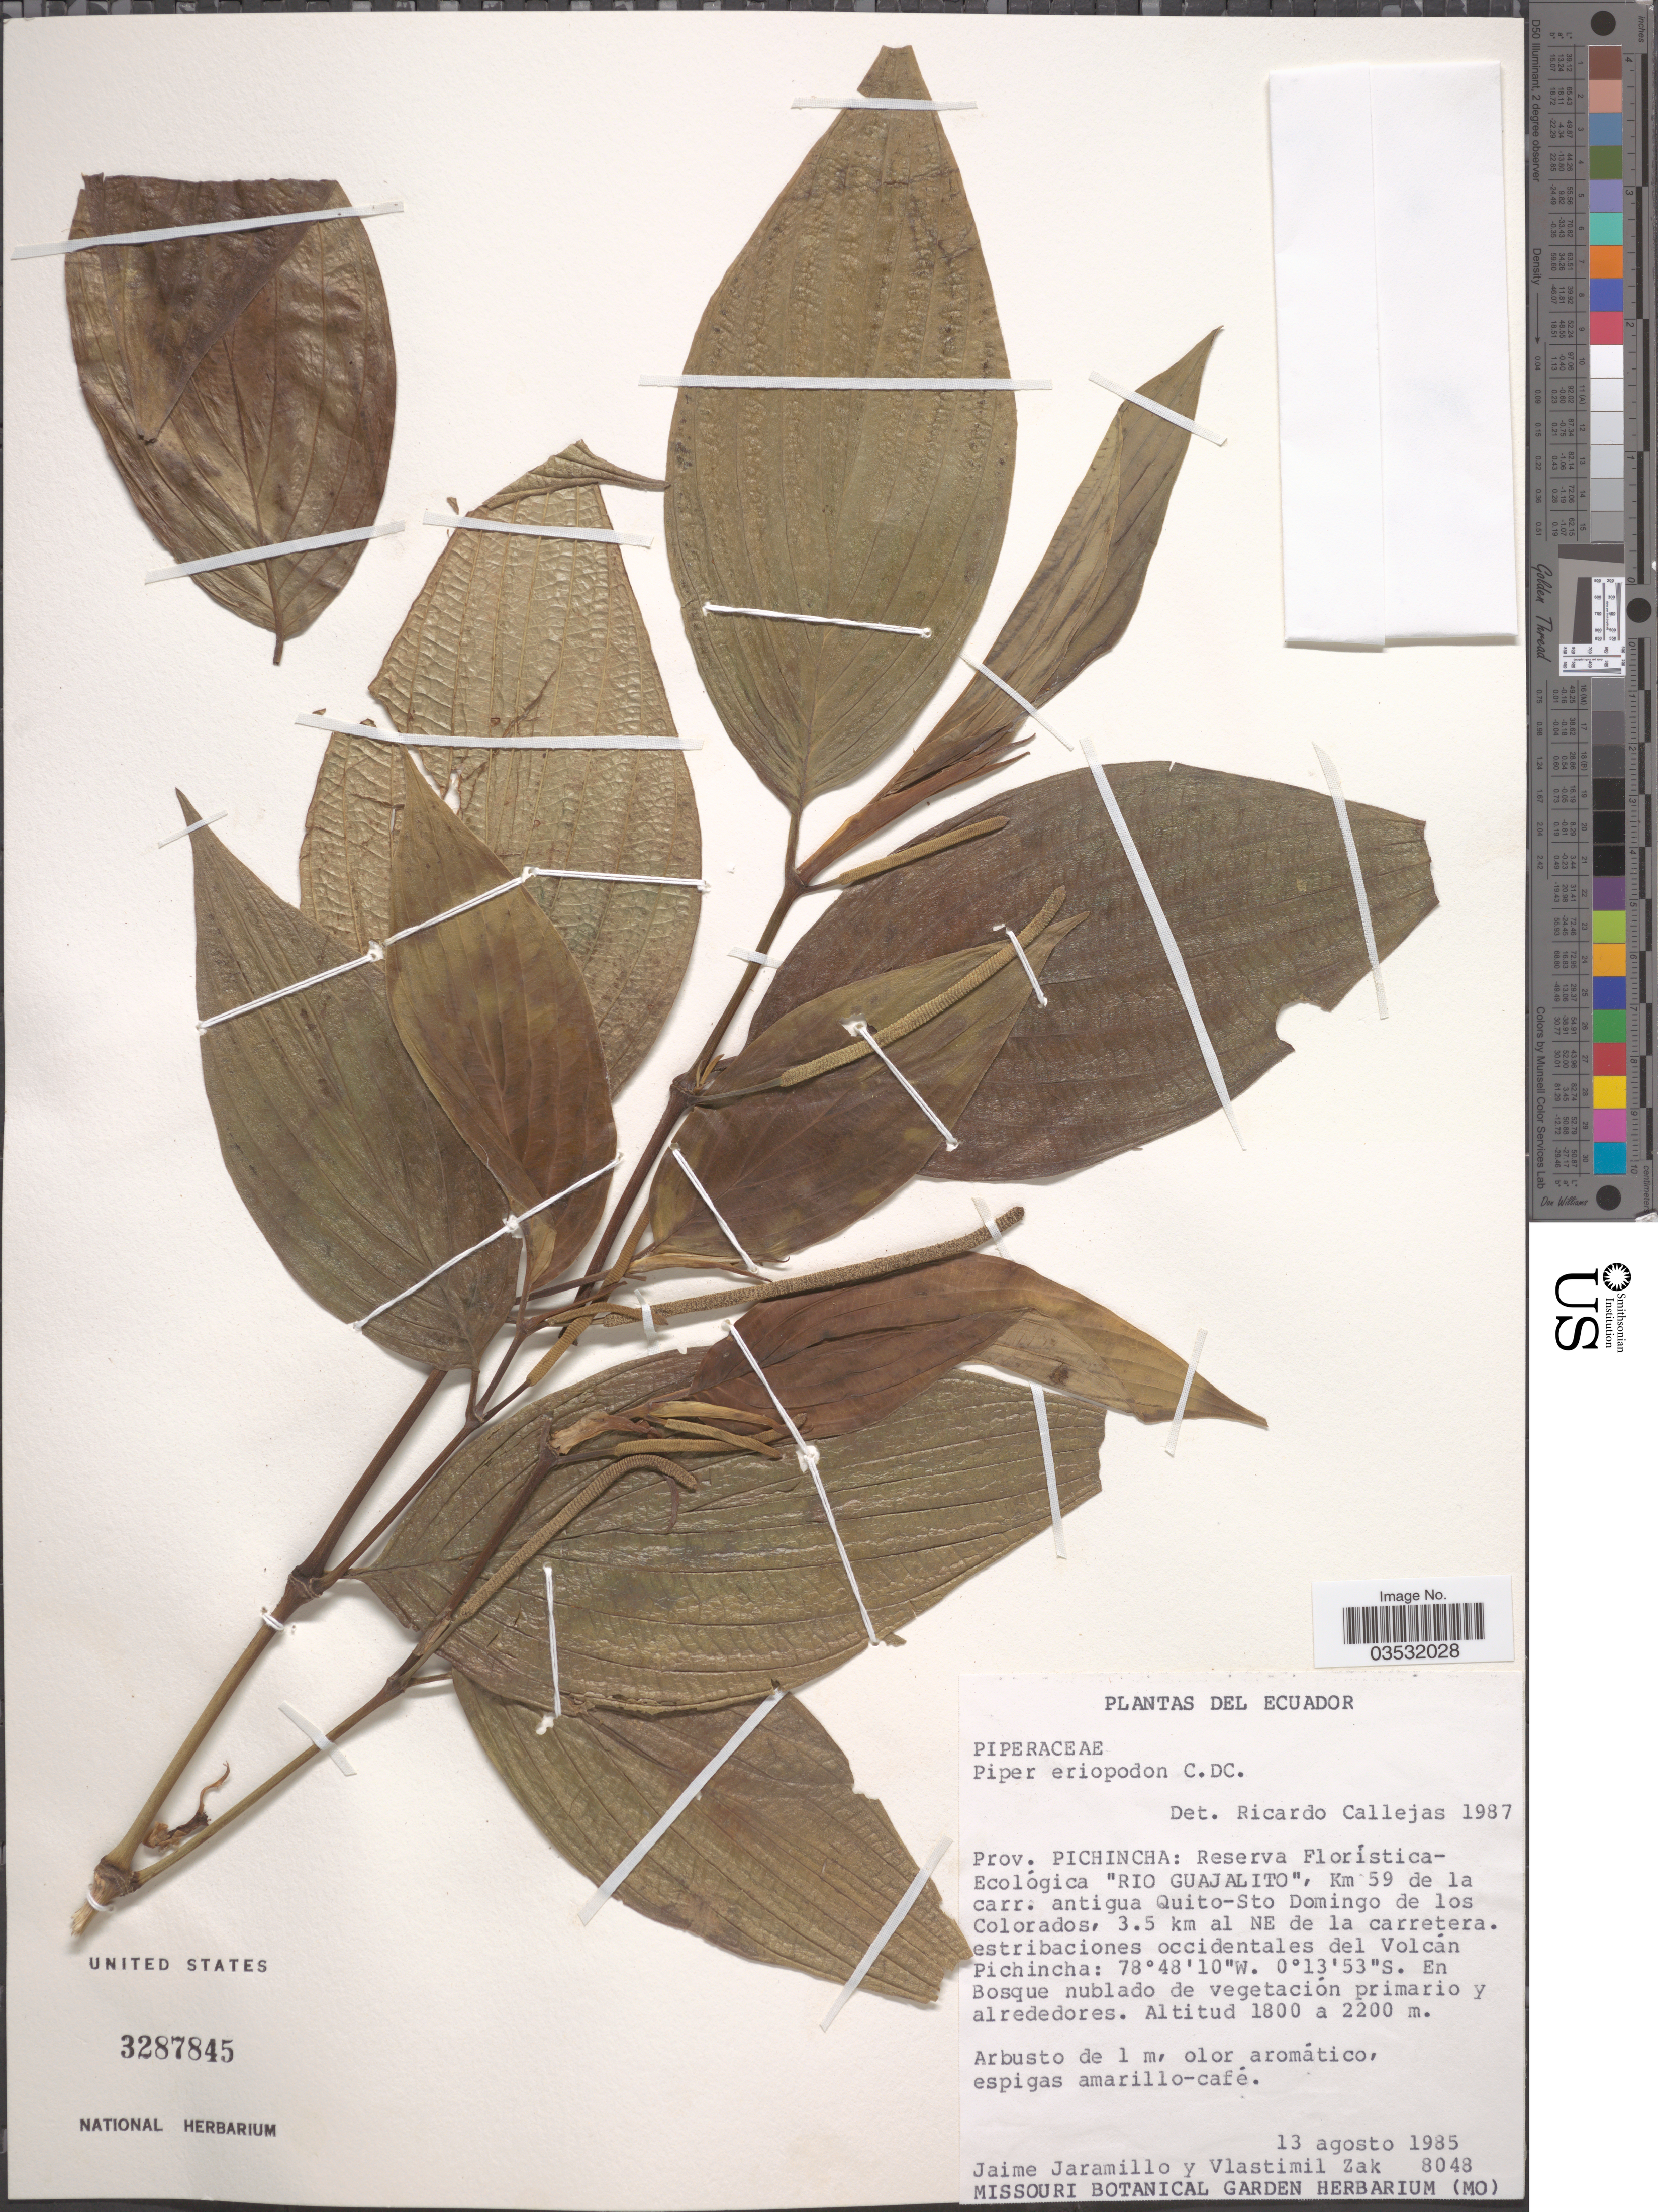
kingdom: Plantae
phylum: Tracheophyta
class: Magnoliopsida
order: Piperales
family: Piperaceae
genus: Piper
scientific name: Piper eriopodon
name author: C. DC.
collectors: J. Jaramillo & V. Zak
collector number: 8048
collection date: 1985-08-13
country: Ecuador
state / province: Pichincha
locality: Reserva Florística-Ecológica 'Rio Guajalito', Km 59 de la carr. antigua Quito-Sto Domingo de los Colorados, 3.5 km al NE de la carretera. Estribaciones occidentales del Volcán Pichincha.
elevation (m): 1800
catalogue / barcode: US 3287845